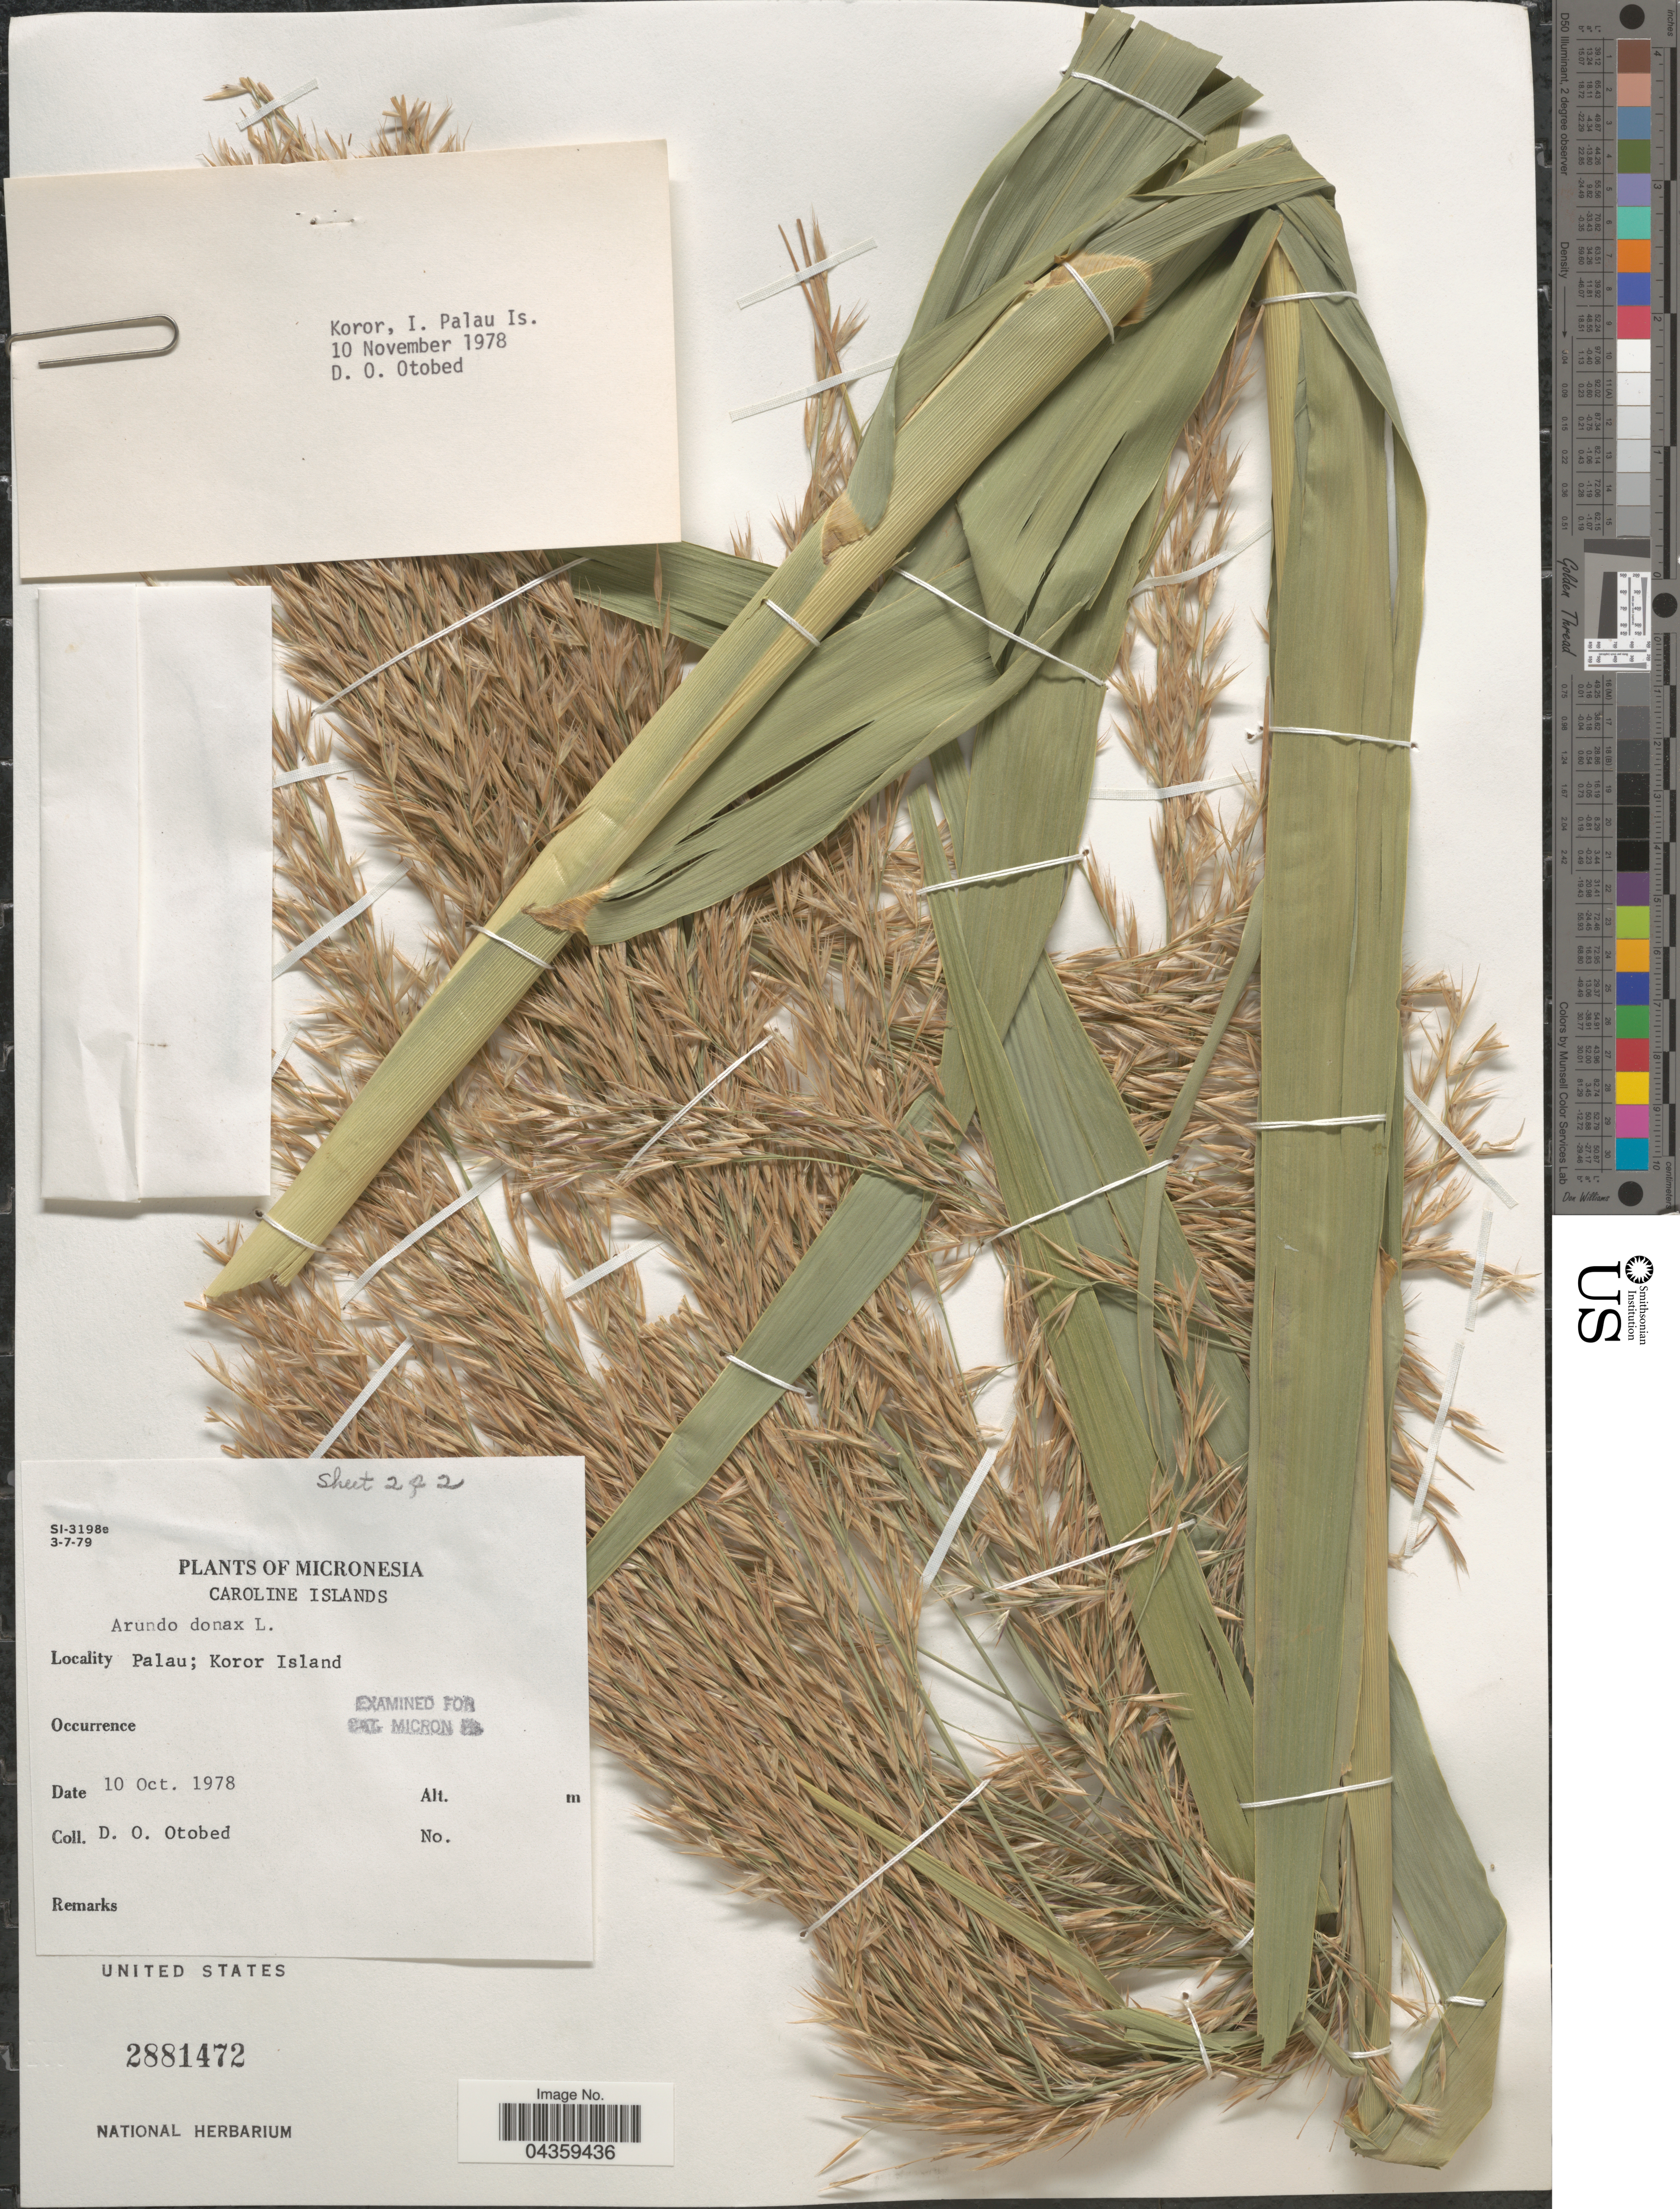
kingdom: Plantae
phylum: Tracheophyta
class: Liliopsida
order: Poales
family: Poaceae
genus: Arundo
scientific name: Arundo donax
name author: L.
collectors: D. O. Otobed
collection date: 1978-10-10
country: Palau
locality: Palau Is. Micronesia. Caroline Islands. Palau; Koror Island.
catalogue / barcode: US 2881472